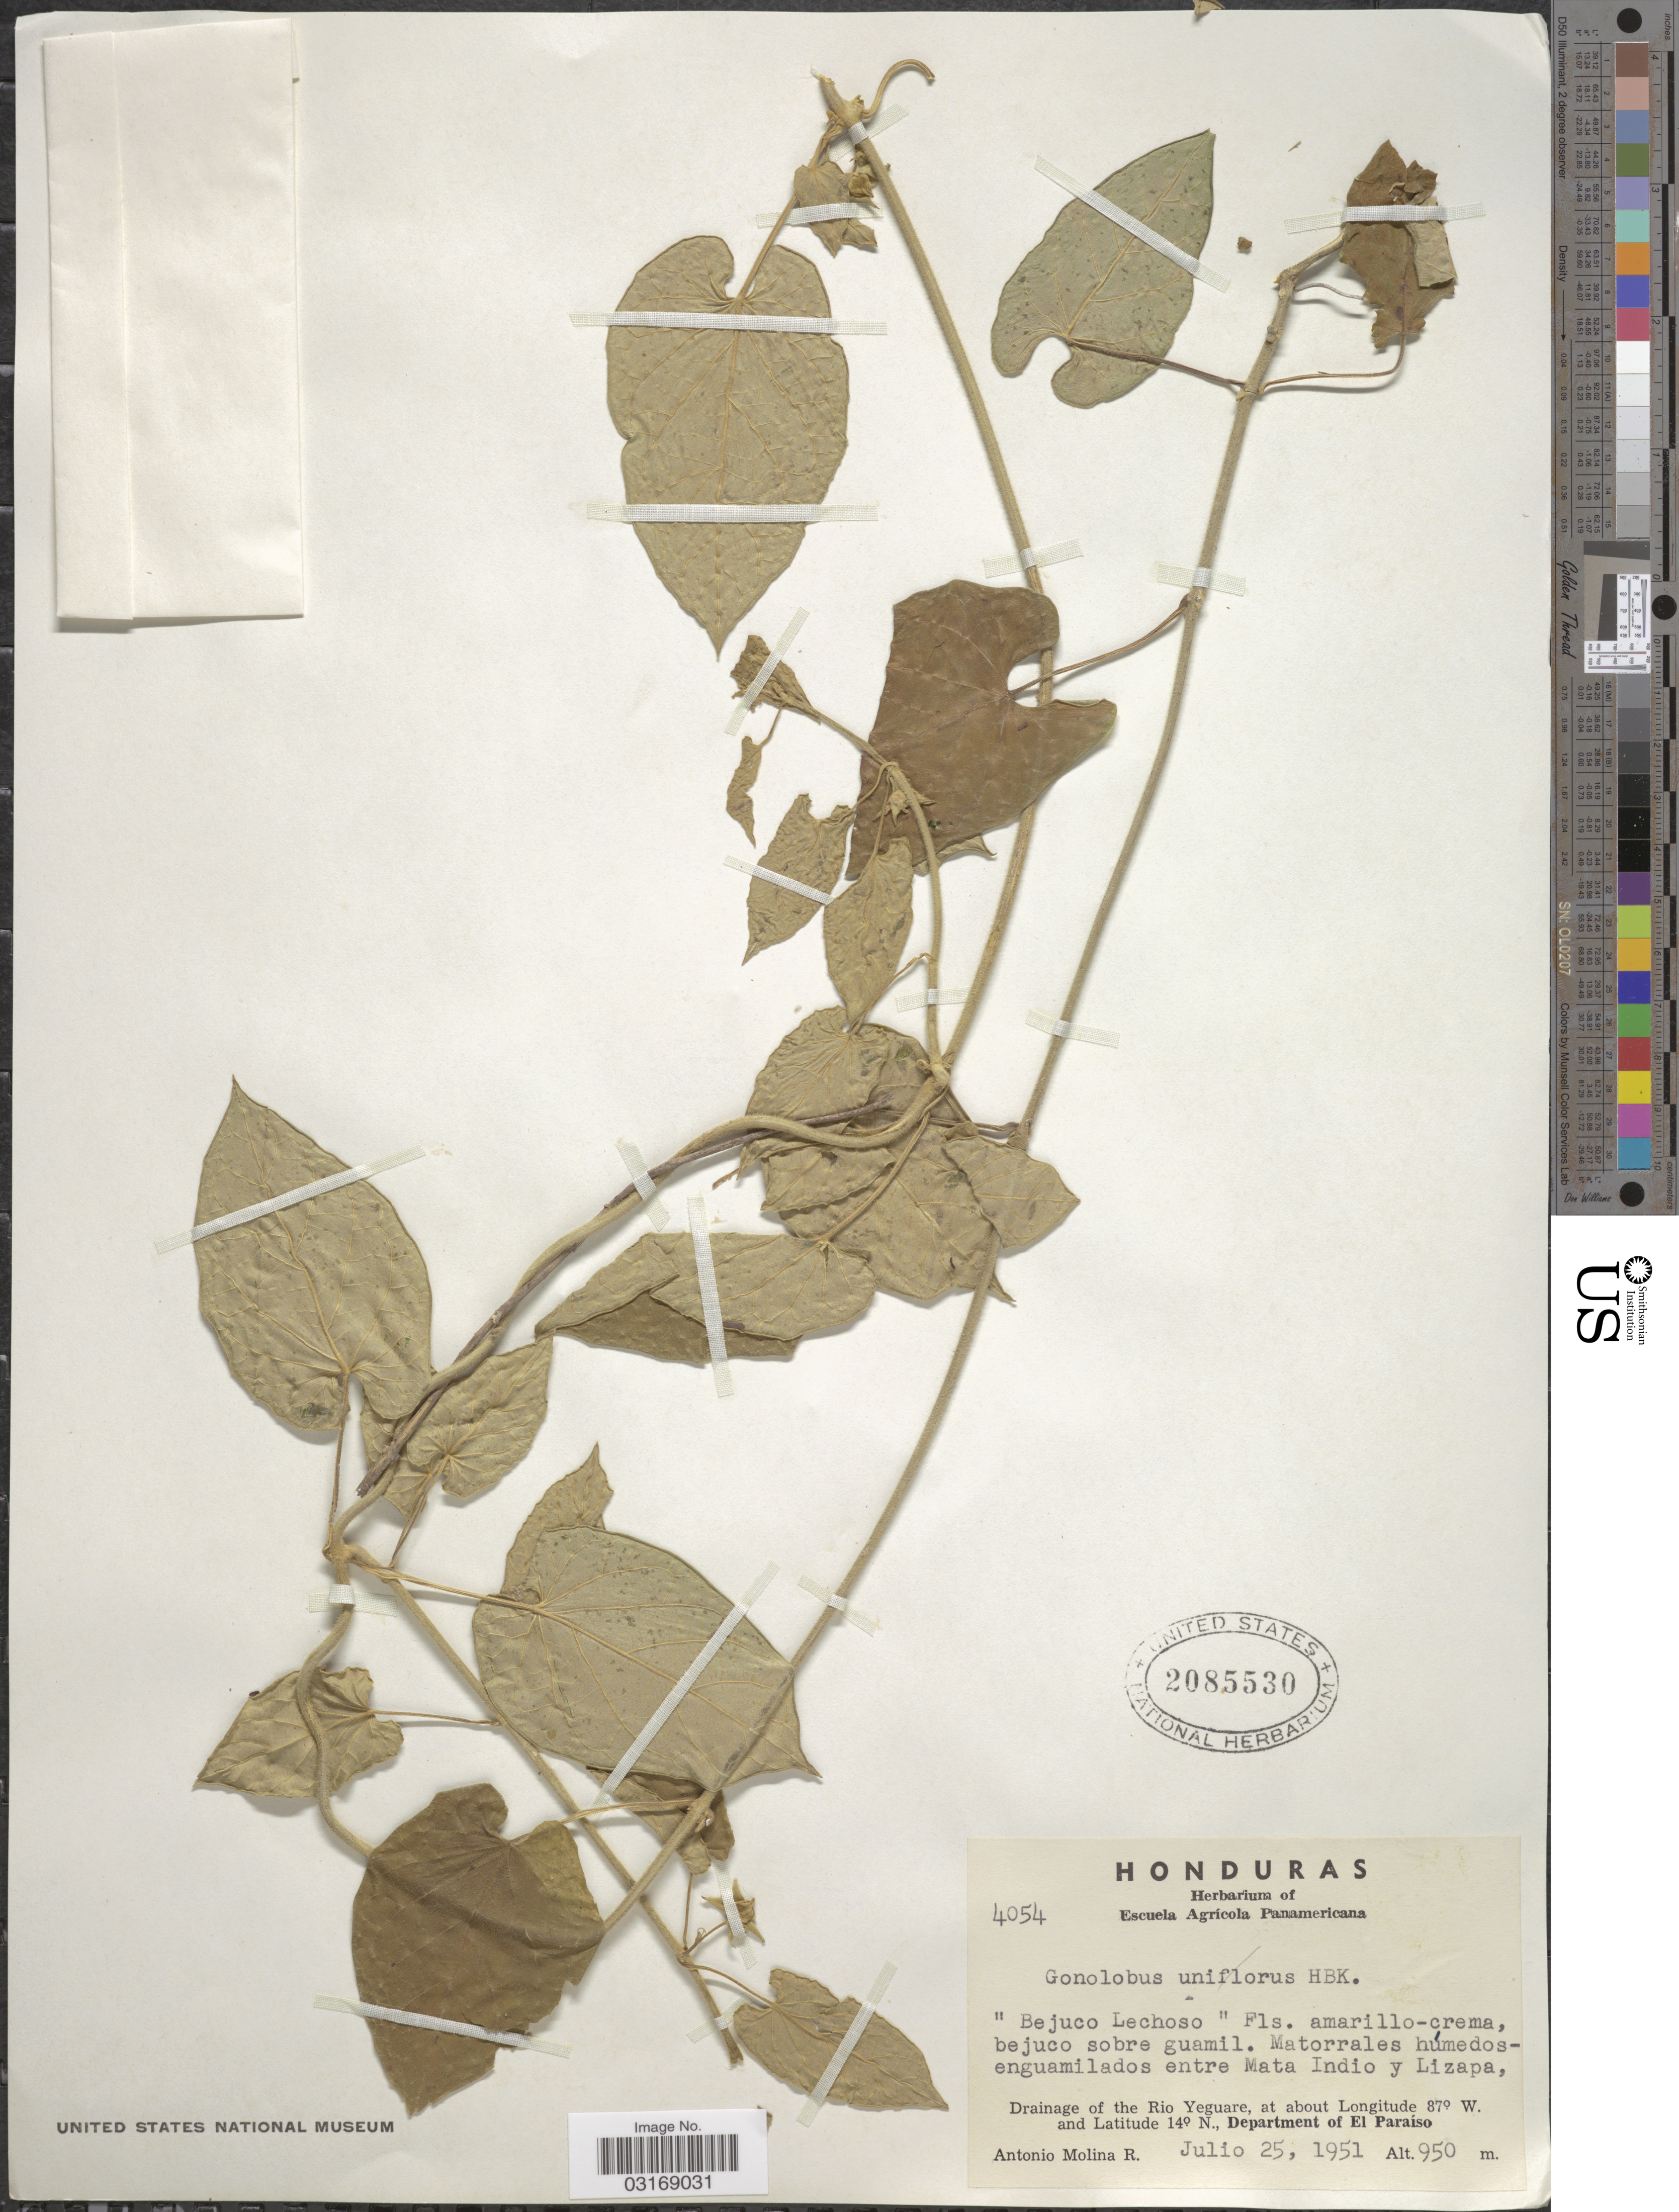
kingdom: Plantae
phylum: Tracheophyta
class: Magnoliopsida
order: Gentianales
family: Apocynaceae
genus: Gonolobus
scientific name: Gonolobus sp.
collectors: A. Molina R.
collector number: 4054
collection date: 1951-07-25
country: Honduras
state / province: El Paraíso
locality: Entre Mata Indio y Lizapa. Drainage of the Rio Yeguare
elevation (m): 950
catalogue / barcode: US 2085530